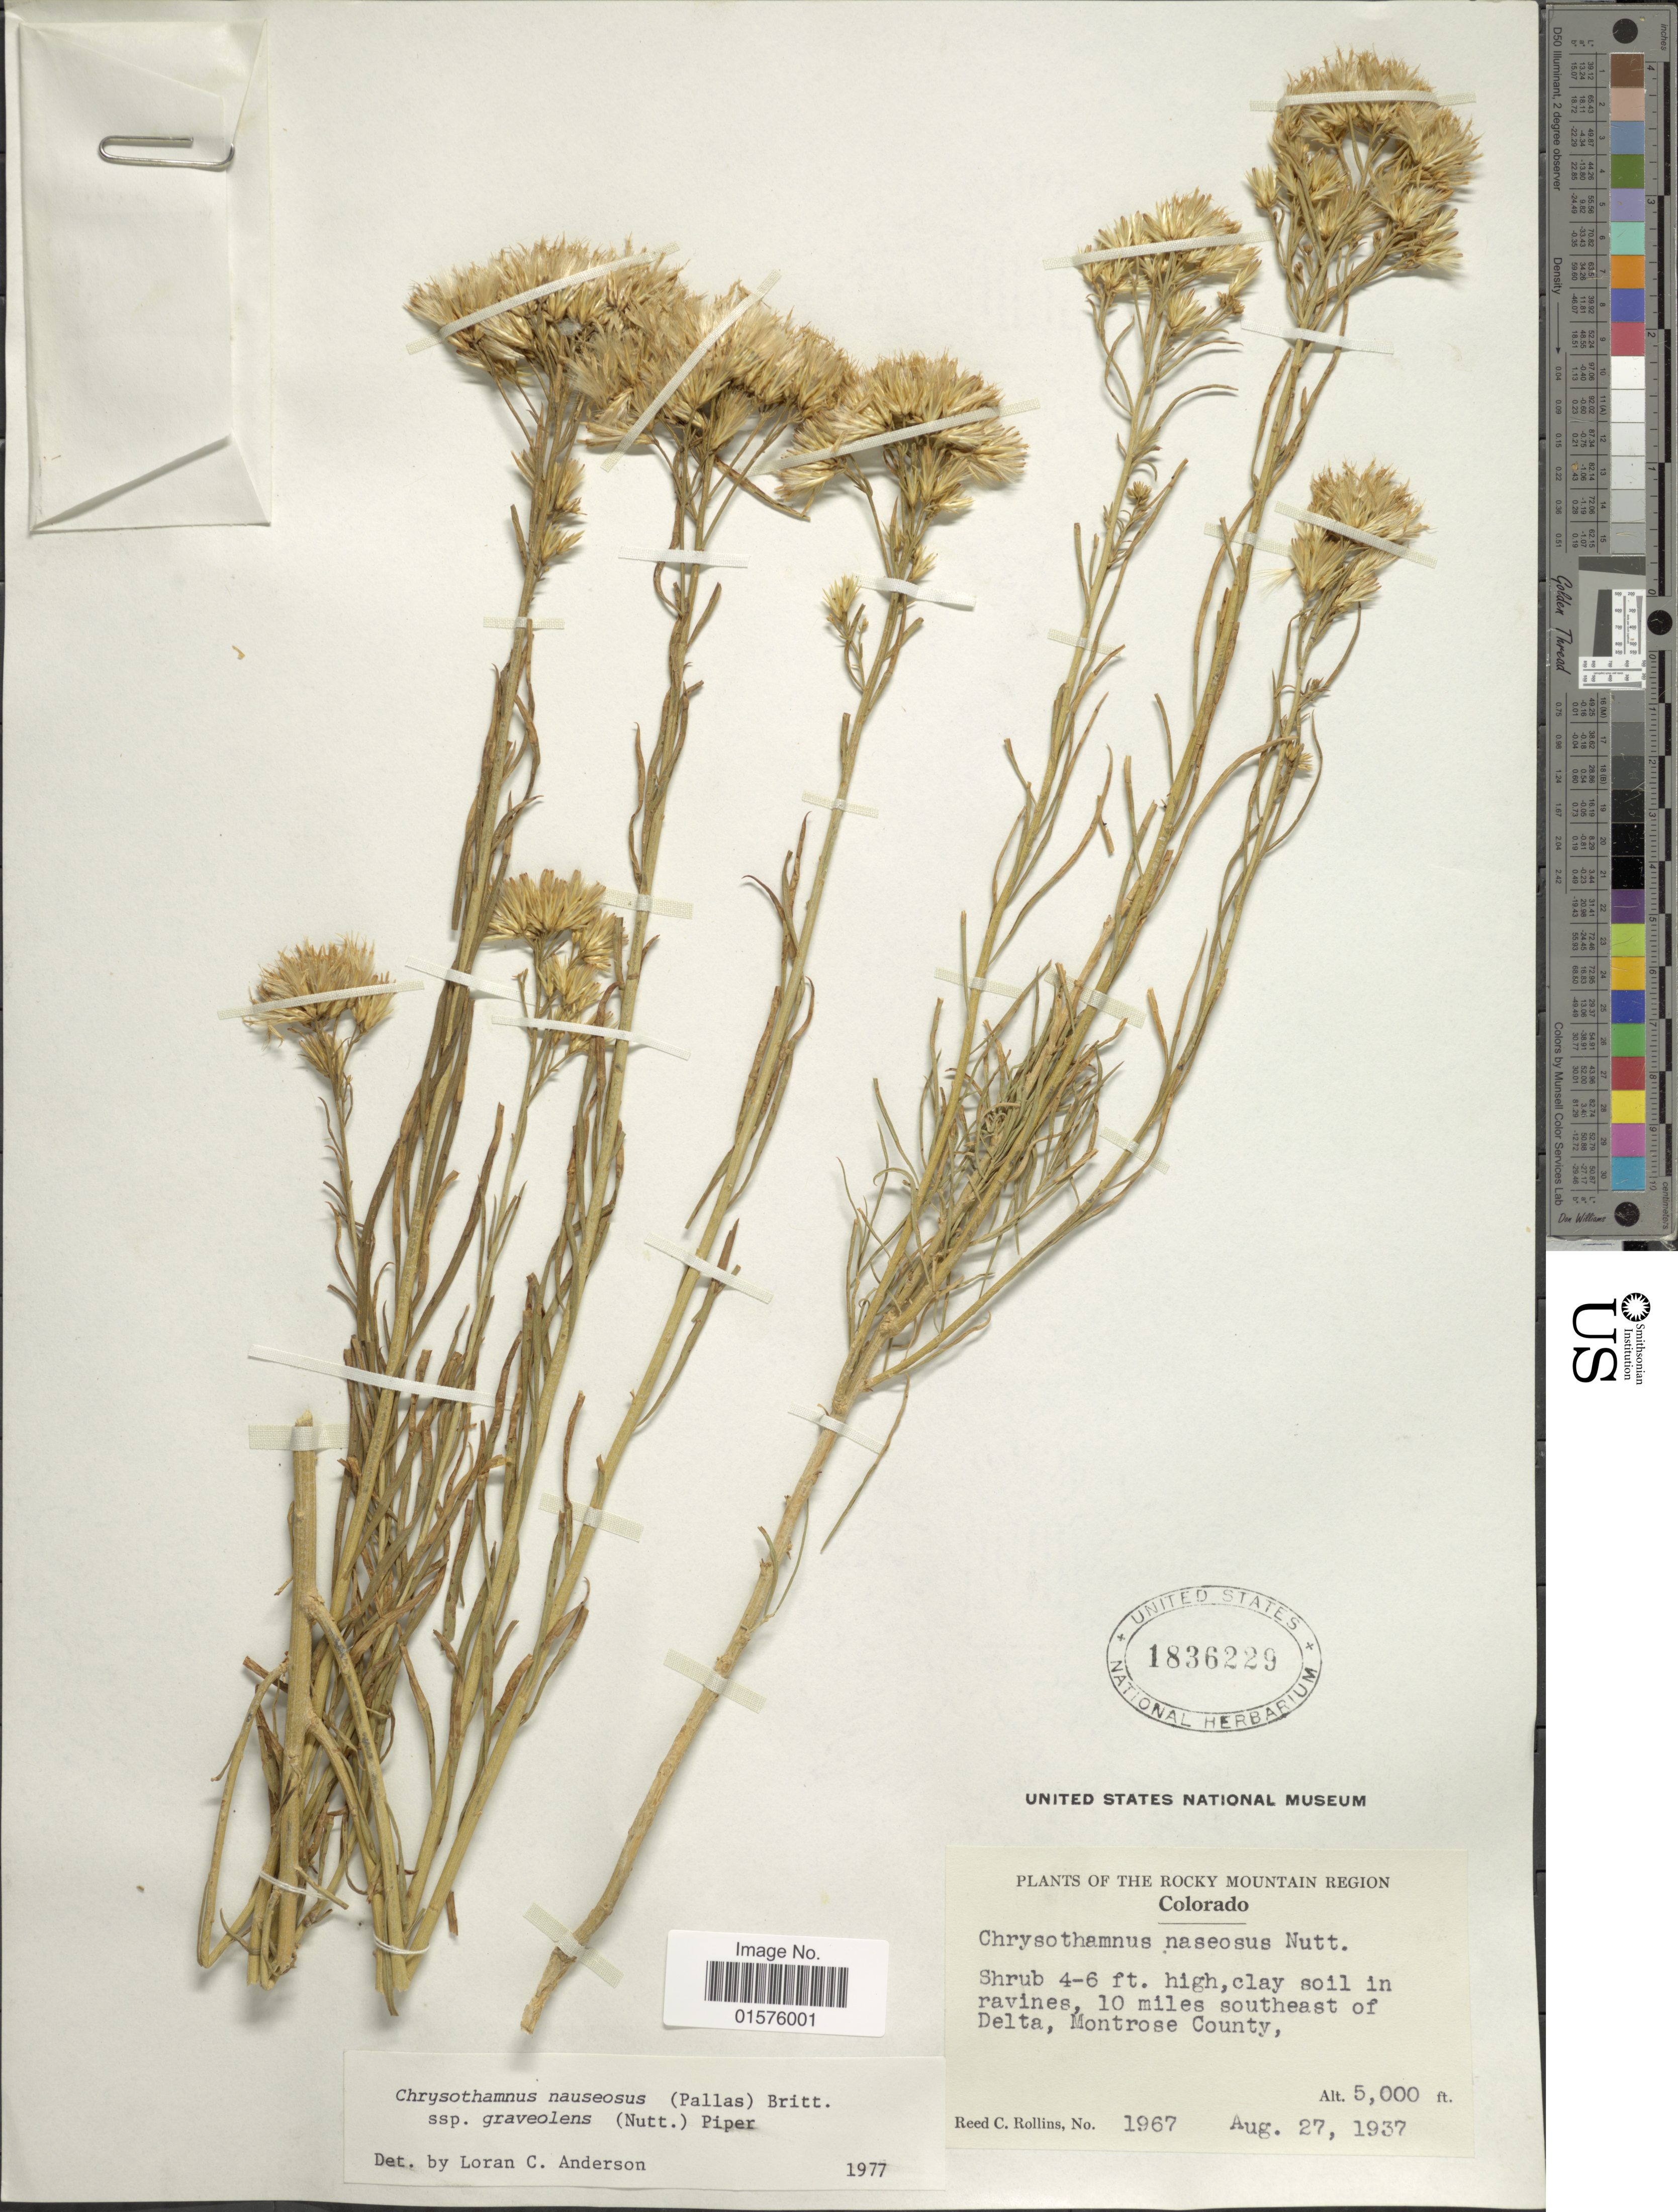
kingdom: Plantae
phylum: Tracheophyta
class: Magnoliopsida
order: Asterales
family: Asteraceae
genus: Ericameria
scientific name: Ericameria nauseosa var. graveolens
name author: (Nutt.) Reveal & Schuyler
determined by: Urbatsch, Lowell E., Curator (LSU), Louisiana State University (UNITED STATES)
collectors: R. C. Rollins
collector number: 1967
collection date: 1937-08-27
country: United States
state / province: Colorado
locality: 10 miles southeast of Delta, Montrose County.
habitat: clay soil in ravines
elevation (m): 1524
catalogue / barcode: US 1836229